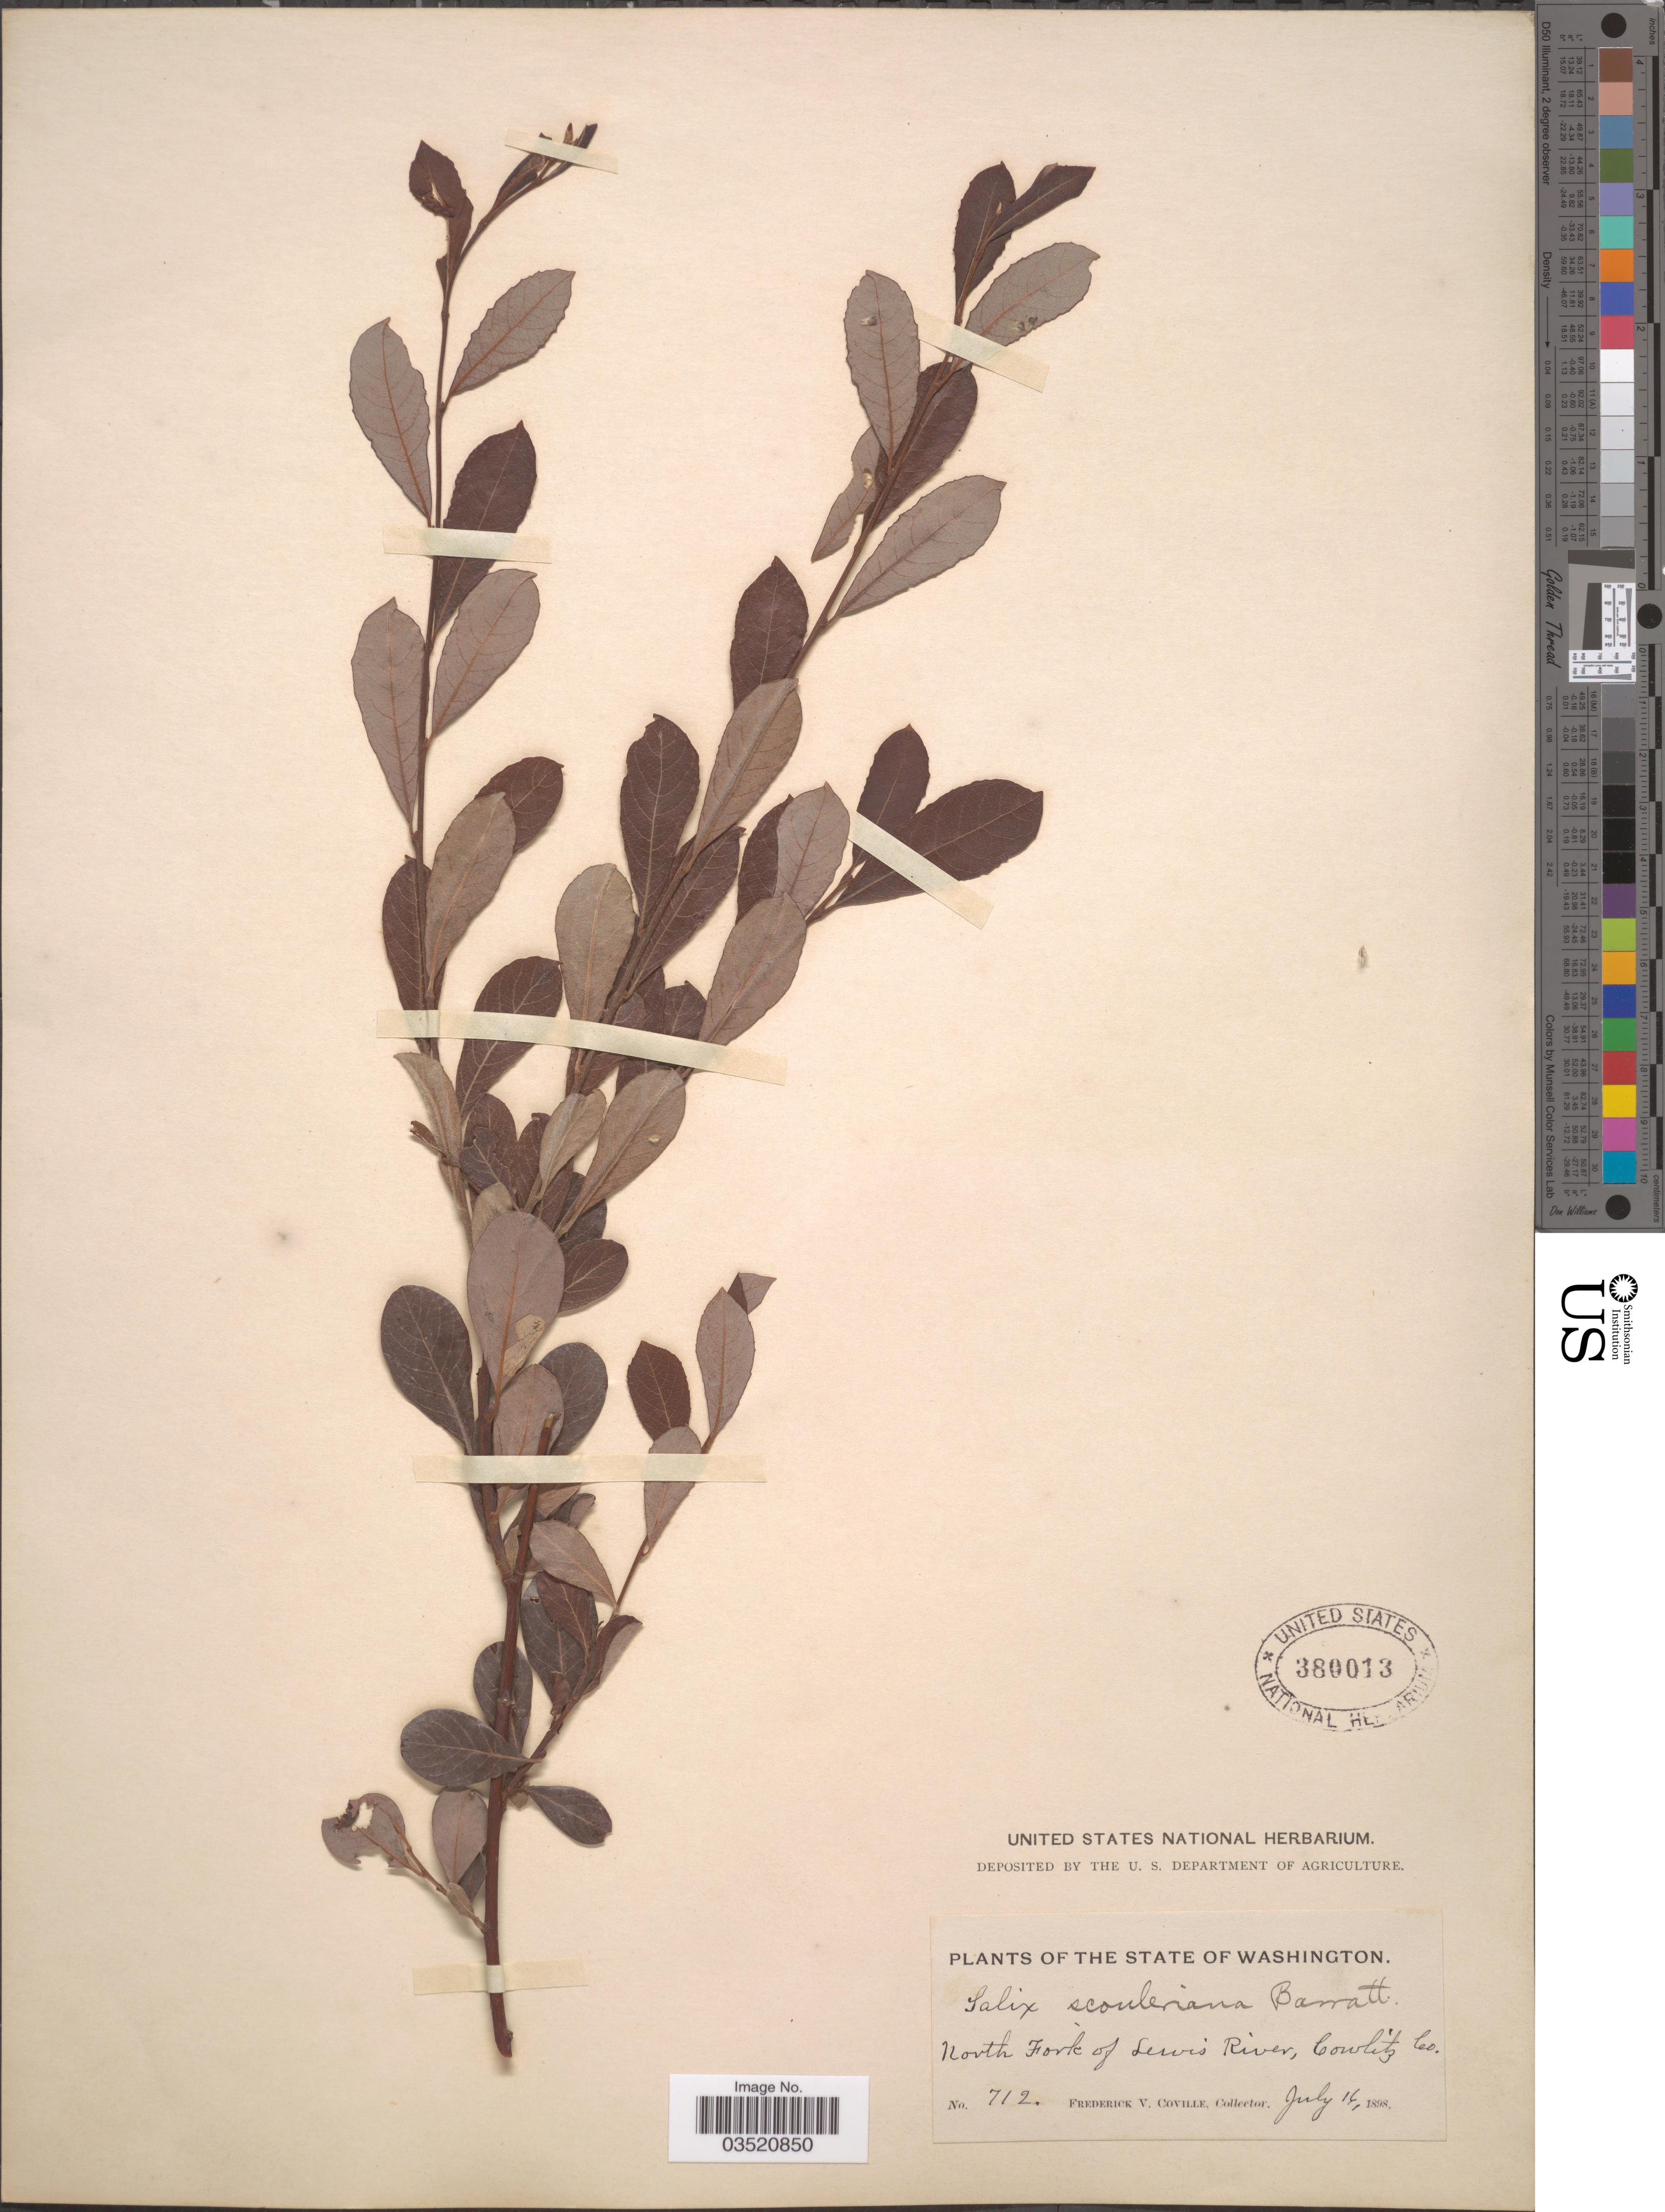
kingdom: Plantae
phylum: Tracheophyta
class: Magnoliopsida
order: Malpighiales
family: Salicaceae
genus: Salix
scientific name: Salix scouleriana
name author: Barratt ex Hook.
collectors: F. V. Coville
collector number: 712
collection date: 1898-07-16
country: United States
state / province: Washington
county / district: Cowlitz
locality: North Fork of Lewis River, Cowlitz Co.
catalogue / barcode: US 380013